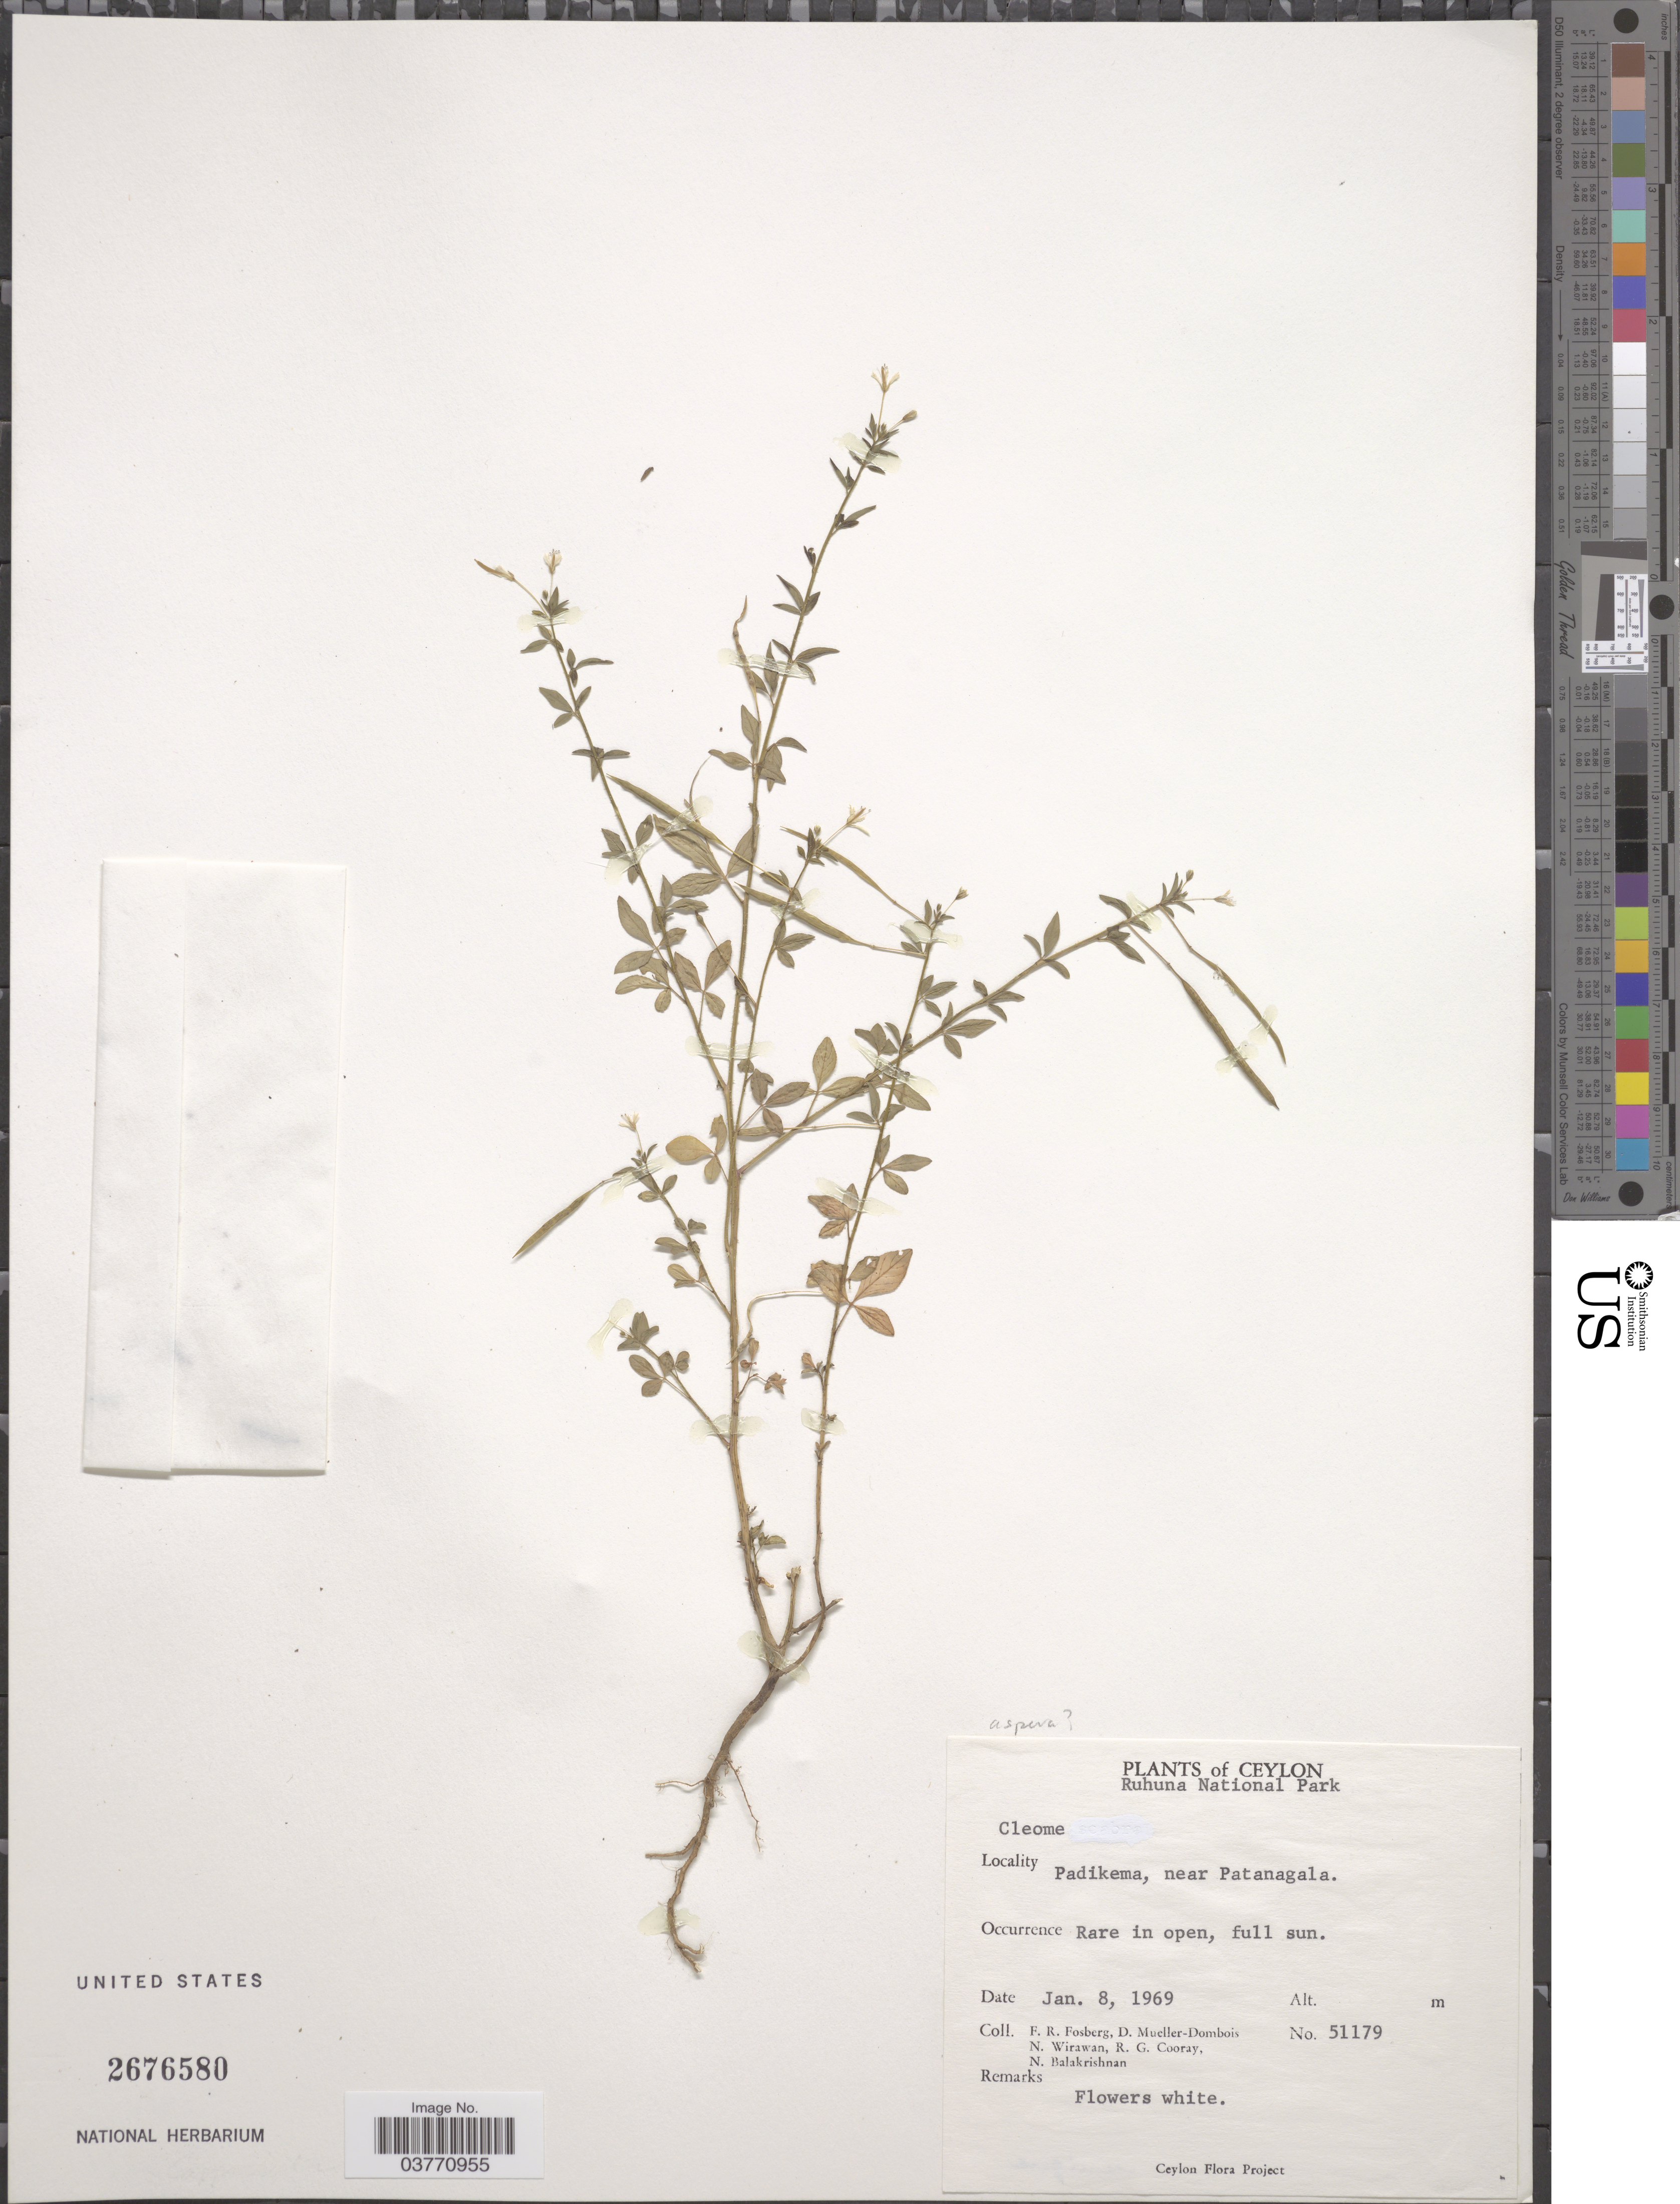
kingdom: Plantae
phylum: Tracheophyta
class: Magnoliopsida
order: Brassicales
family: Cleomaceae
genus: Sieruela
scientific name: Sieruela rutidosperma var. burmanni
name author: (Wight & Arn.) Siddiqui & S.N. Dixit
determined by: Strong, Mark T., (BOT), Smithsonian Institution - National Museum of Natural History (UNITED STATES)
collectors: F. R. Fosberg, D. Mueller-Dombois, N. Wirawan, R. Cooray & N. Balakrishnan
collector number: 51179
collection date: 1969-01-08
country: Sri Lanka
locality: Ceylon. Ruhuna National Park. Padikema, near Patanagala.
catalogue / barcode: US 2676580